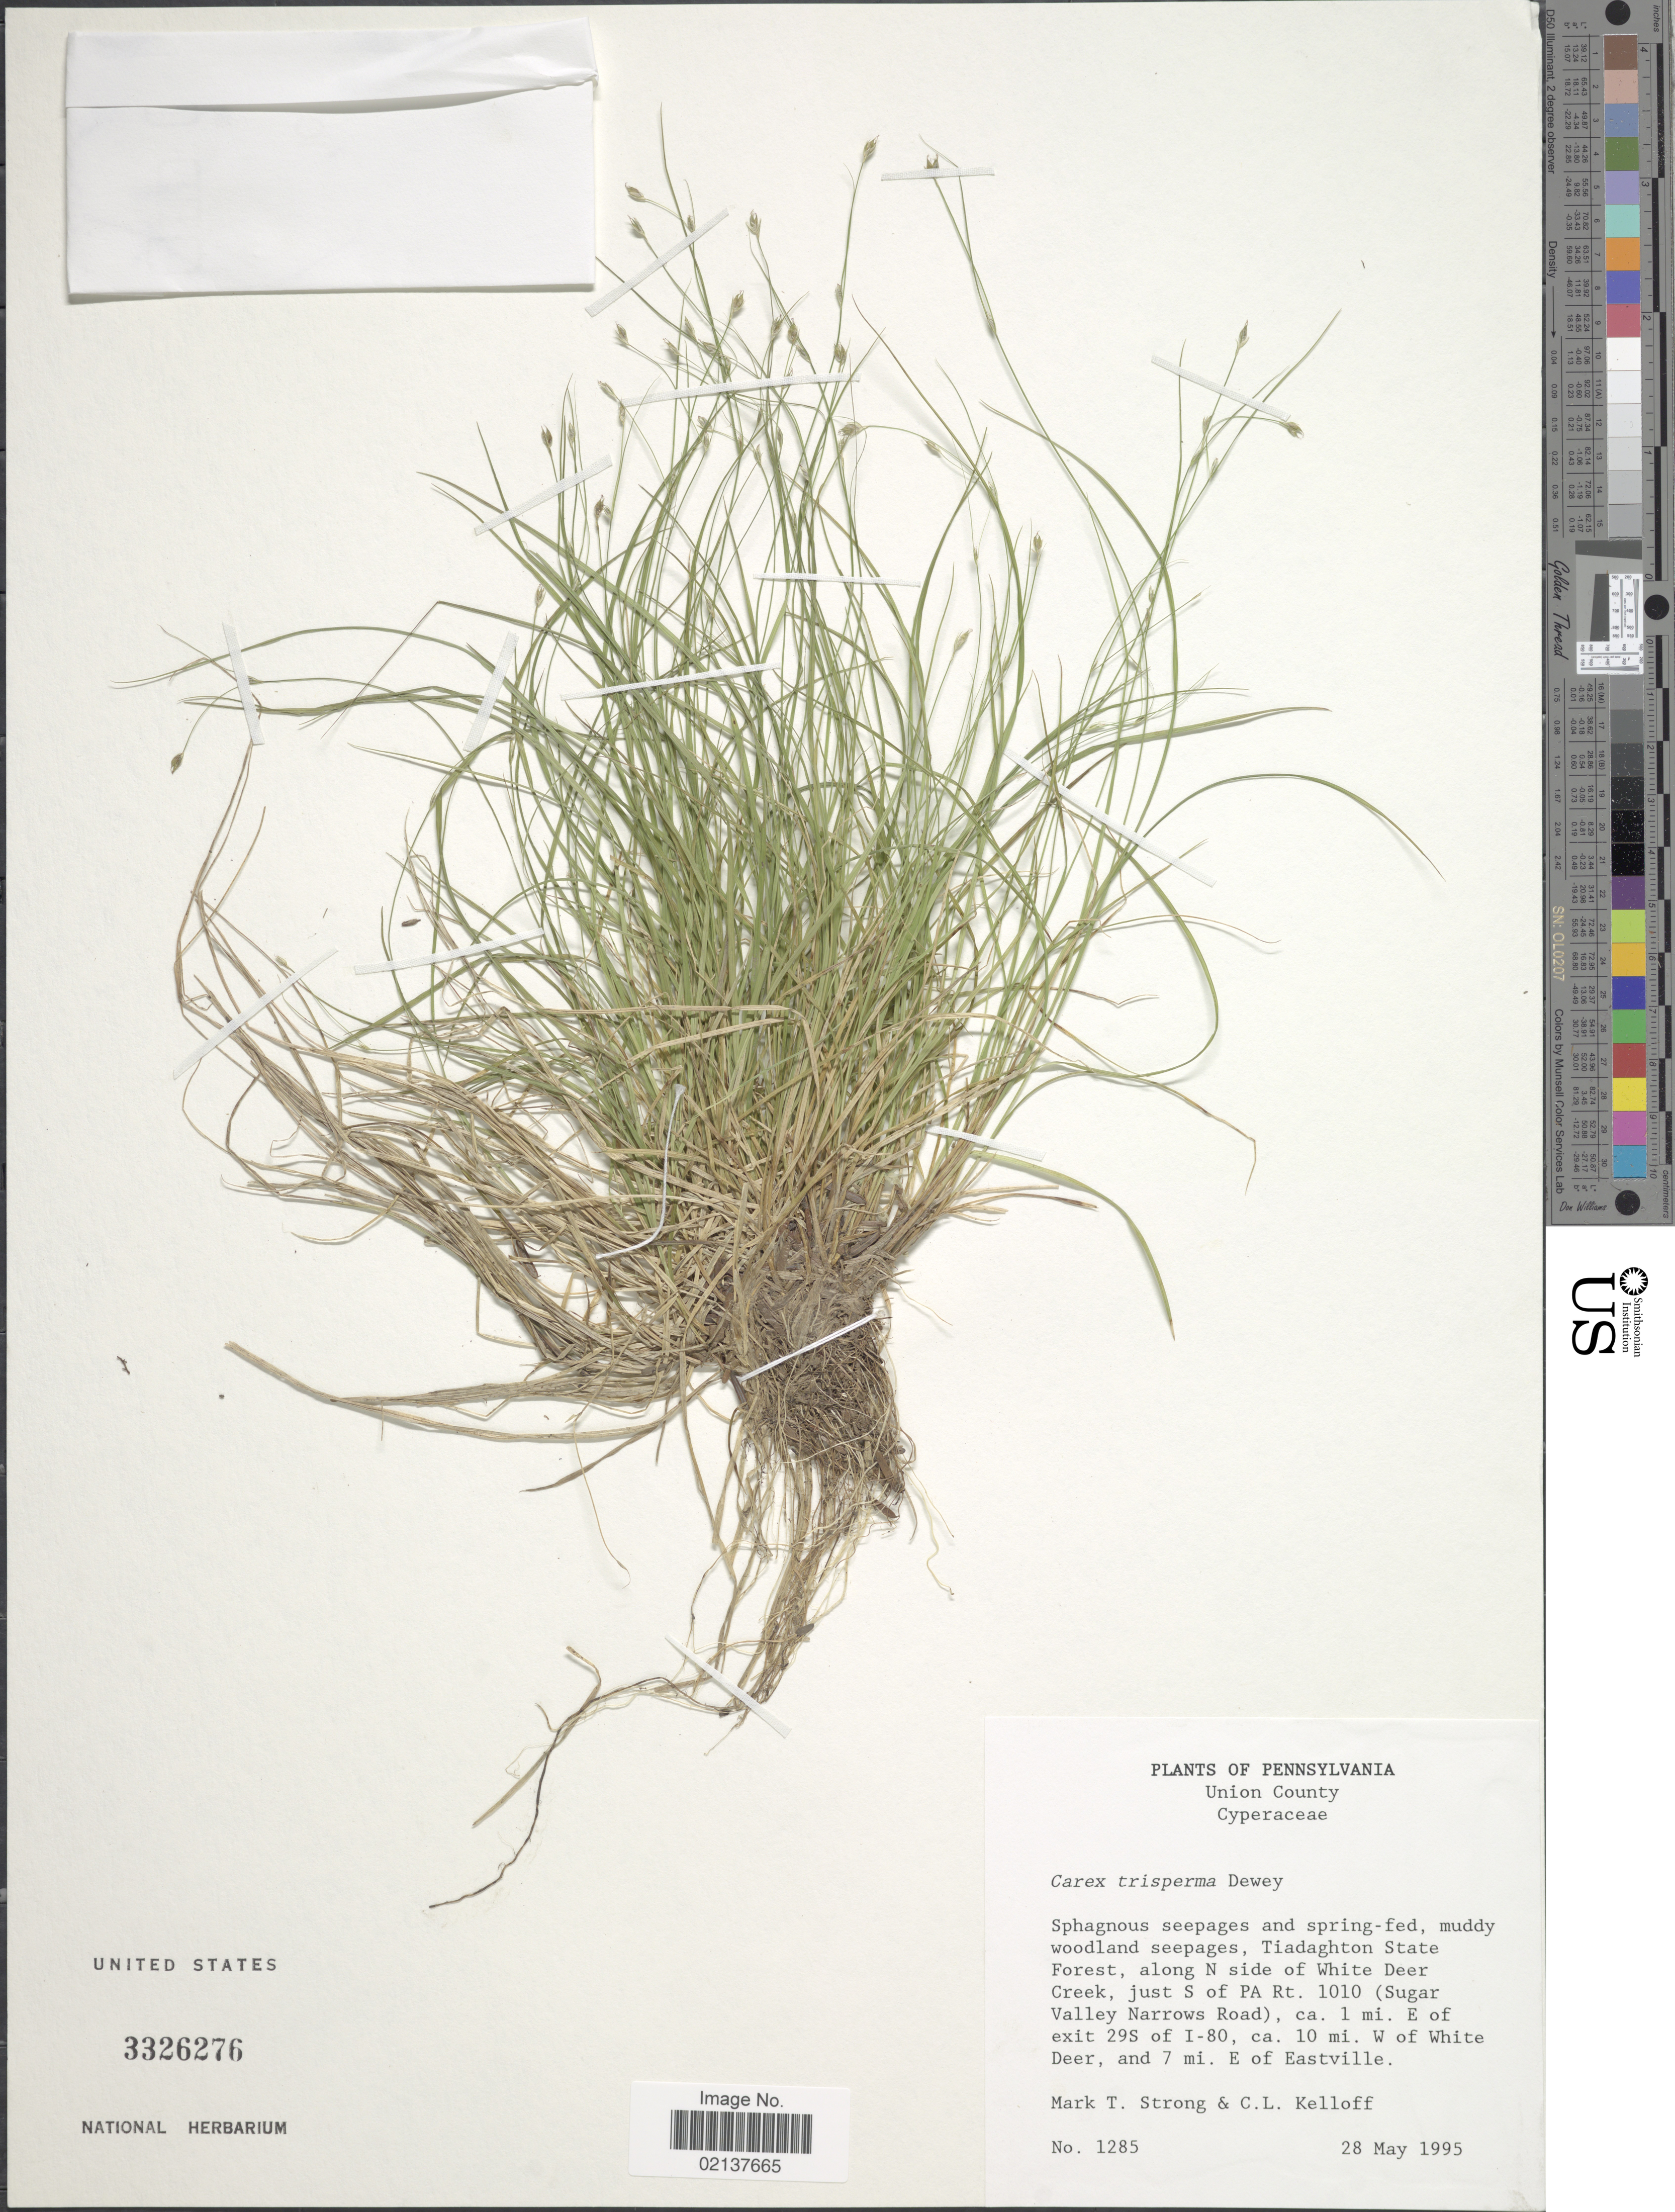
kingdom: Plantae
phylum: Tracheophyta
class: Liliopsida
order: Poales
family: Cyperaceae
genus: Carex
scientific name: Carex trisperma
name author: Dewey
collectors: M. T. Strong & C. L. Kelloff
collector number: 1285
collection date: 1995-05-28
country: United States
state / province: Pennsylvania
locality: Union County, Tiadaghton State Forest, along N side of White Deer Creek, just S of PA Rt 1010 (Sugar Valley Narrows Road), ca 1 mi E of exit 29S of I-80, ca 10 mi W of White Deer, and 7 mi E of Eastville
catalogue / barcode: US 3326276